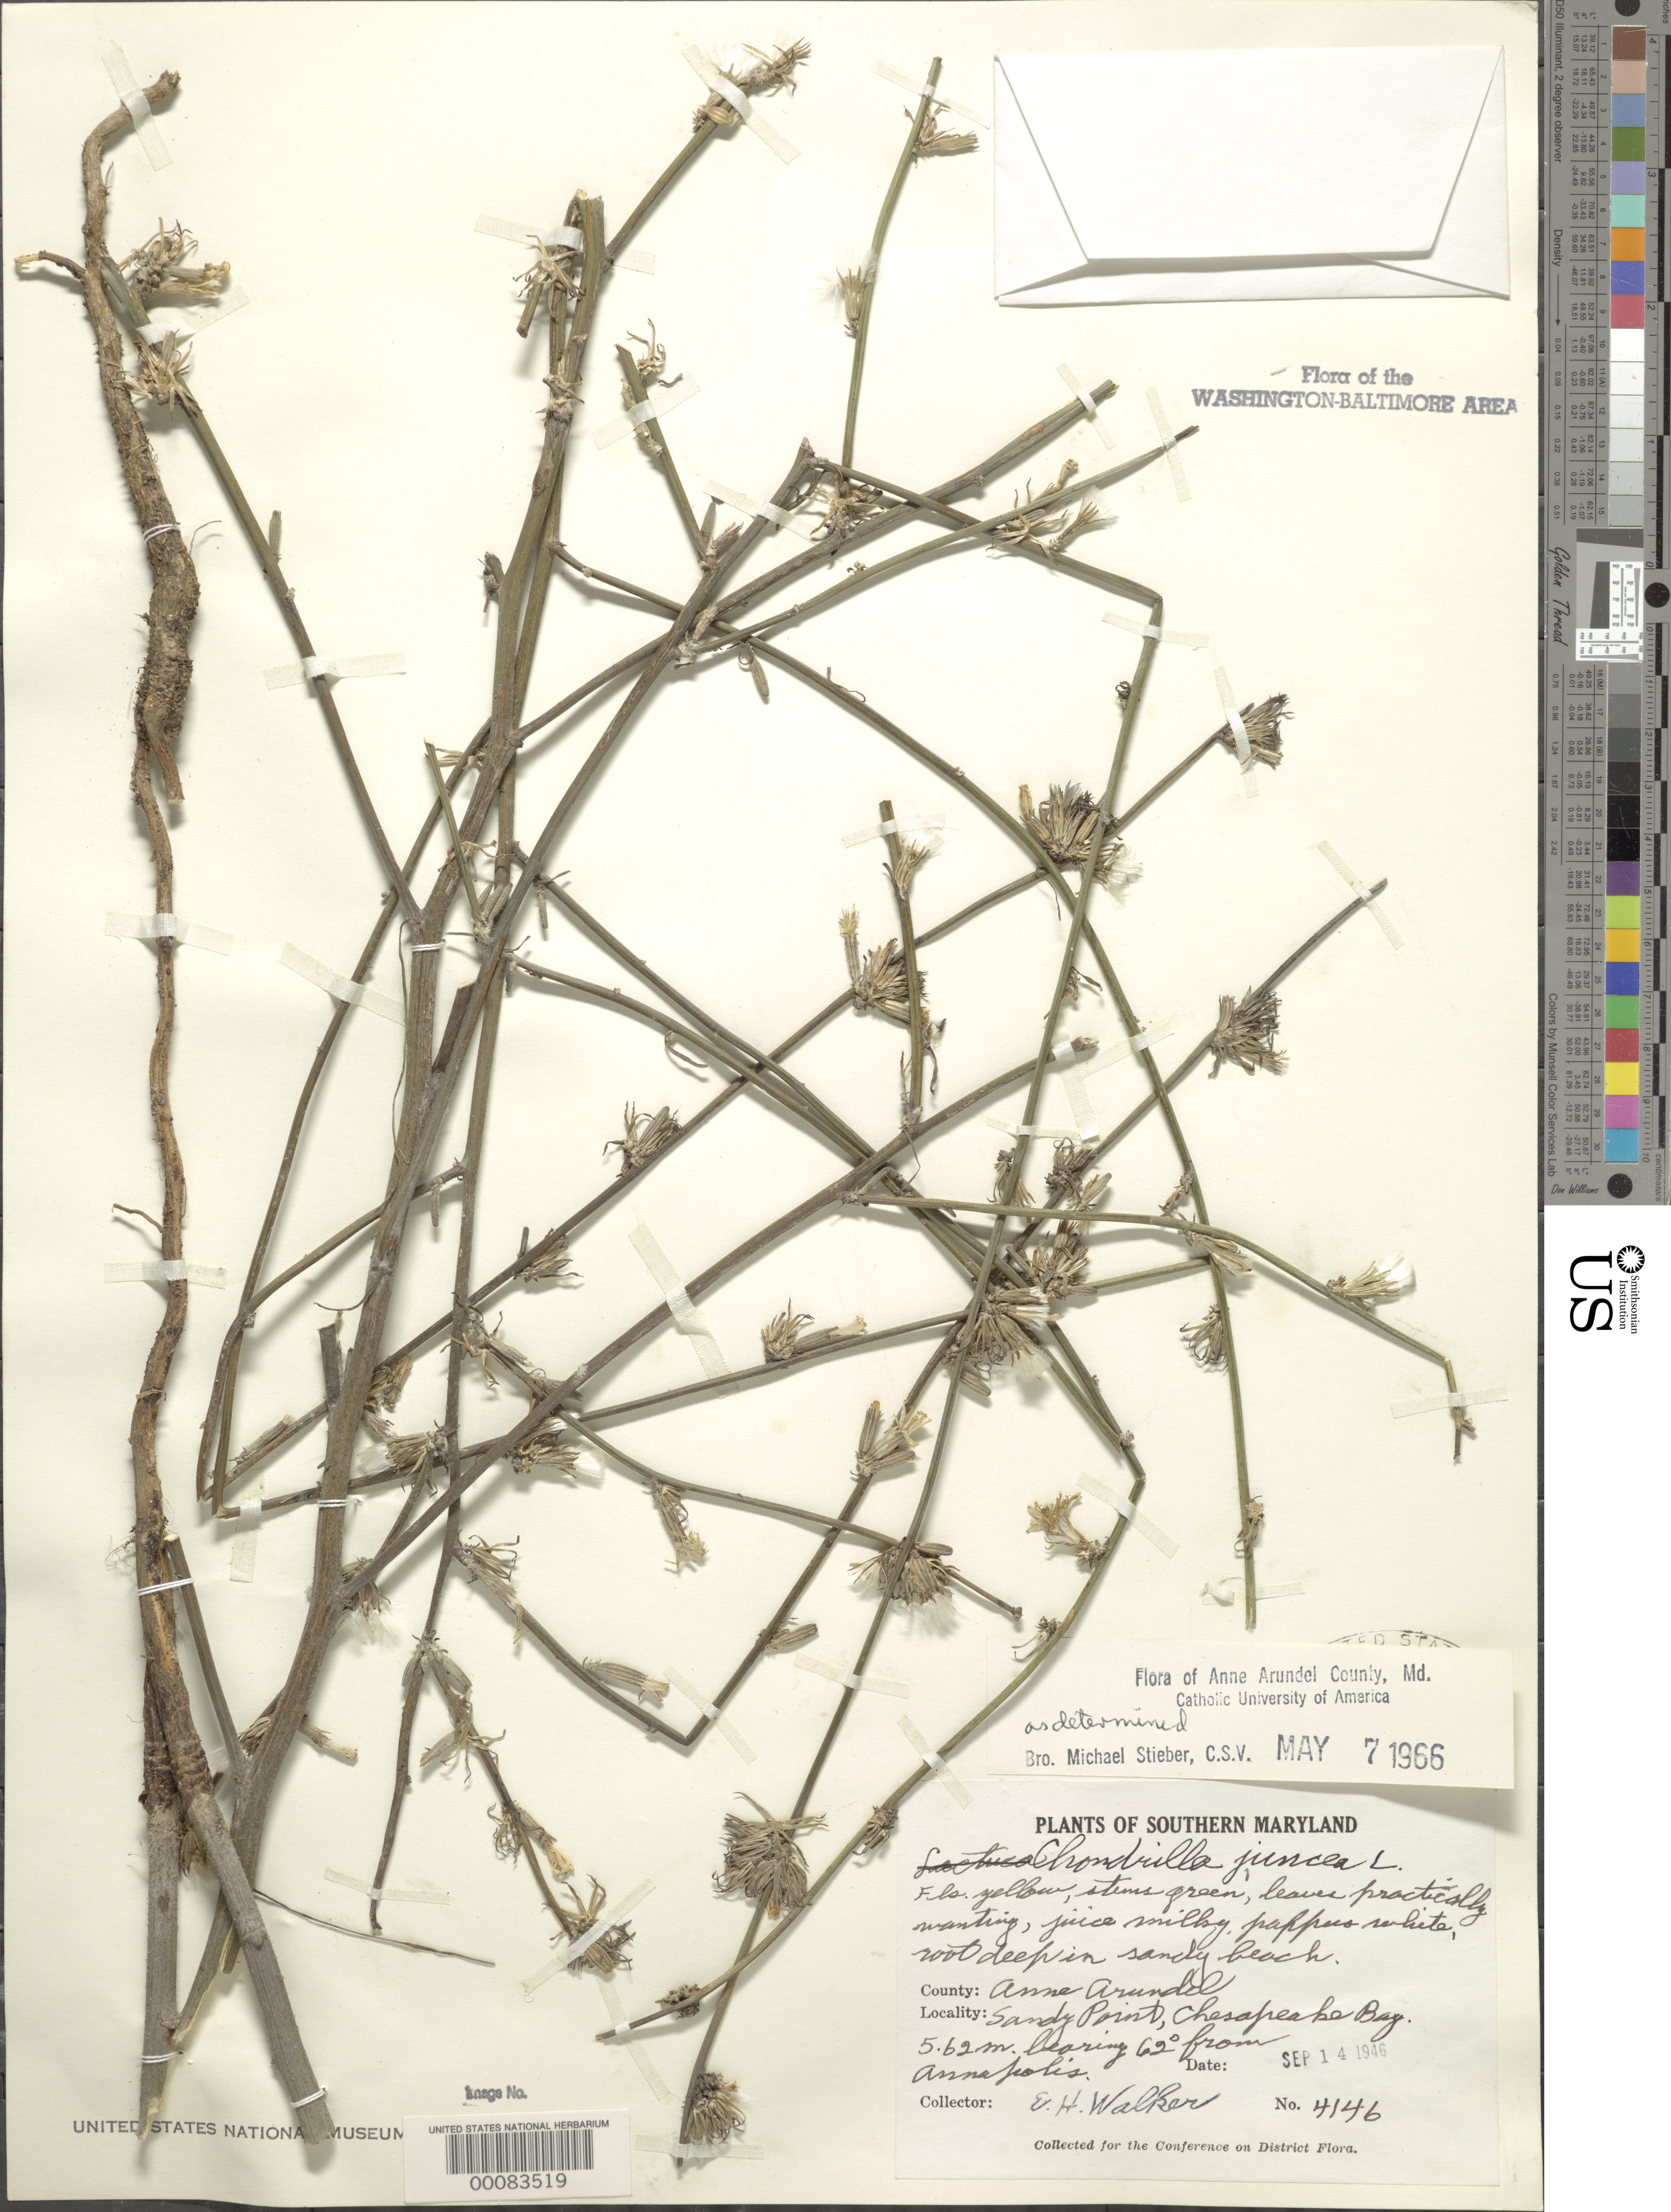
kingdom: Plantae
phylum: Tracheophyta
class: Magnoliopsida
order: Asterales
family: Asteraceae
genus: Chondrilla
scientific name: Chondrilla juncea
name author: L.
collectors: E. H. Walker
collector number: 4146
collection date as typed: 14 Sep 1946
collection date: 1946-09-14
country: United States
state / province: Maryland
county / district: Anne Arundel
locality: Sandy Point Chesapeake Bay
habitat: Sandy beach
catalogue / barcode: US 1920977